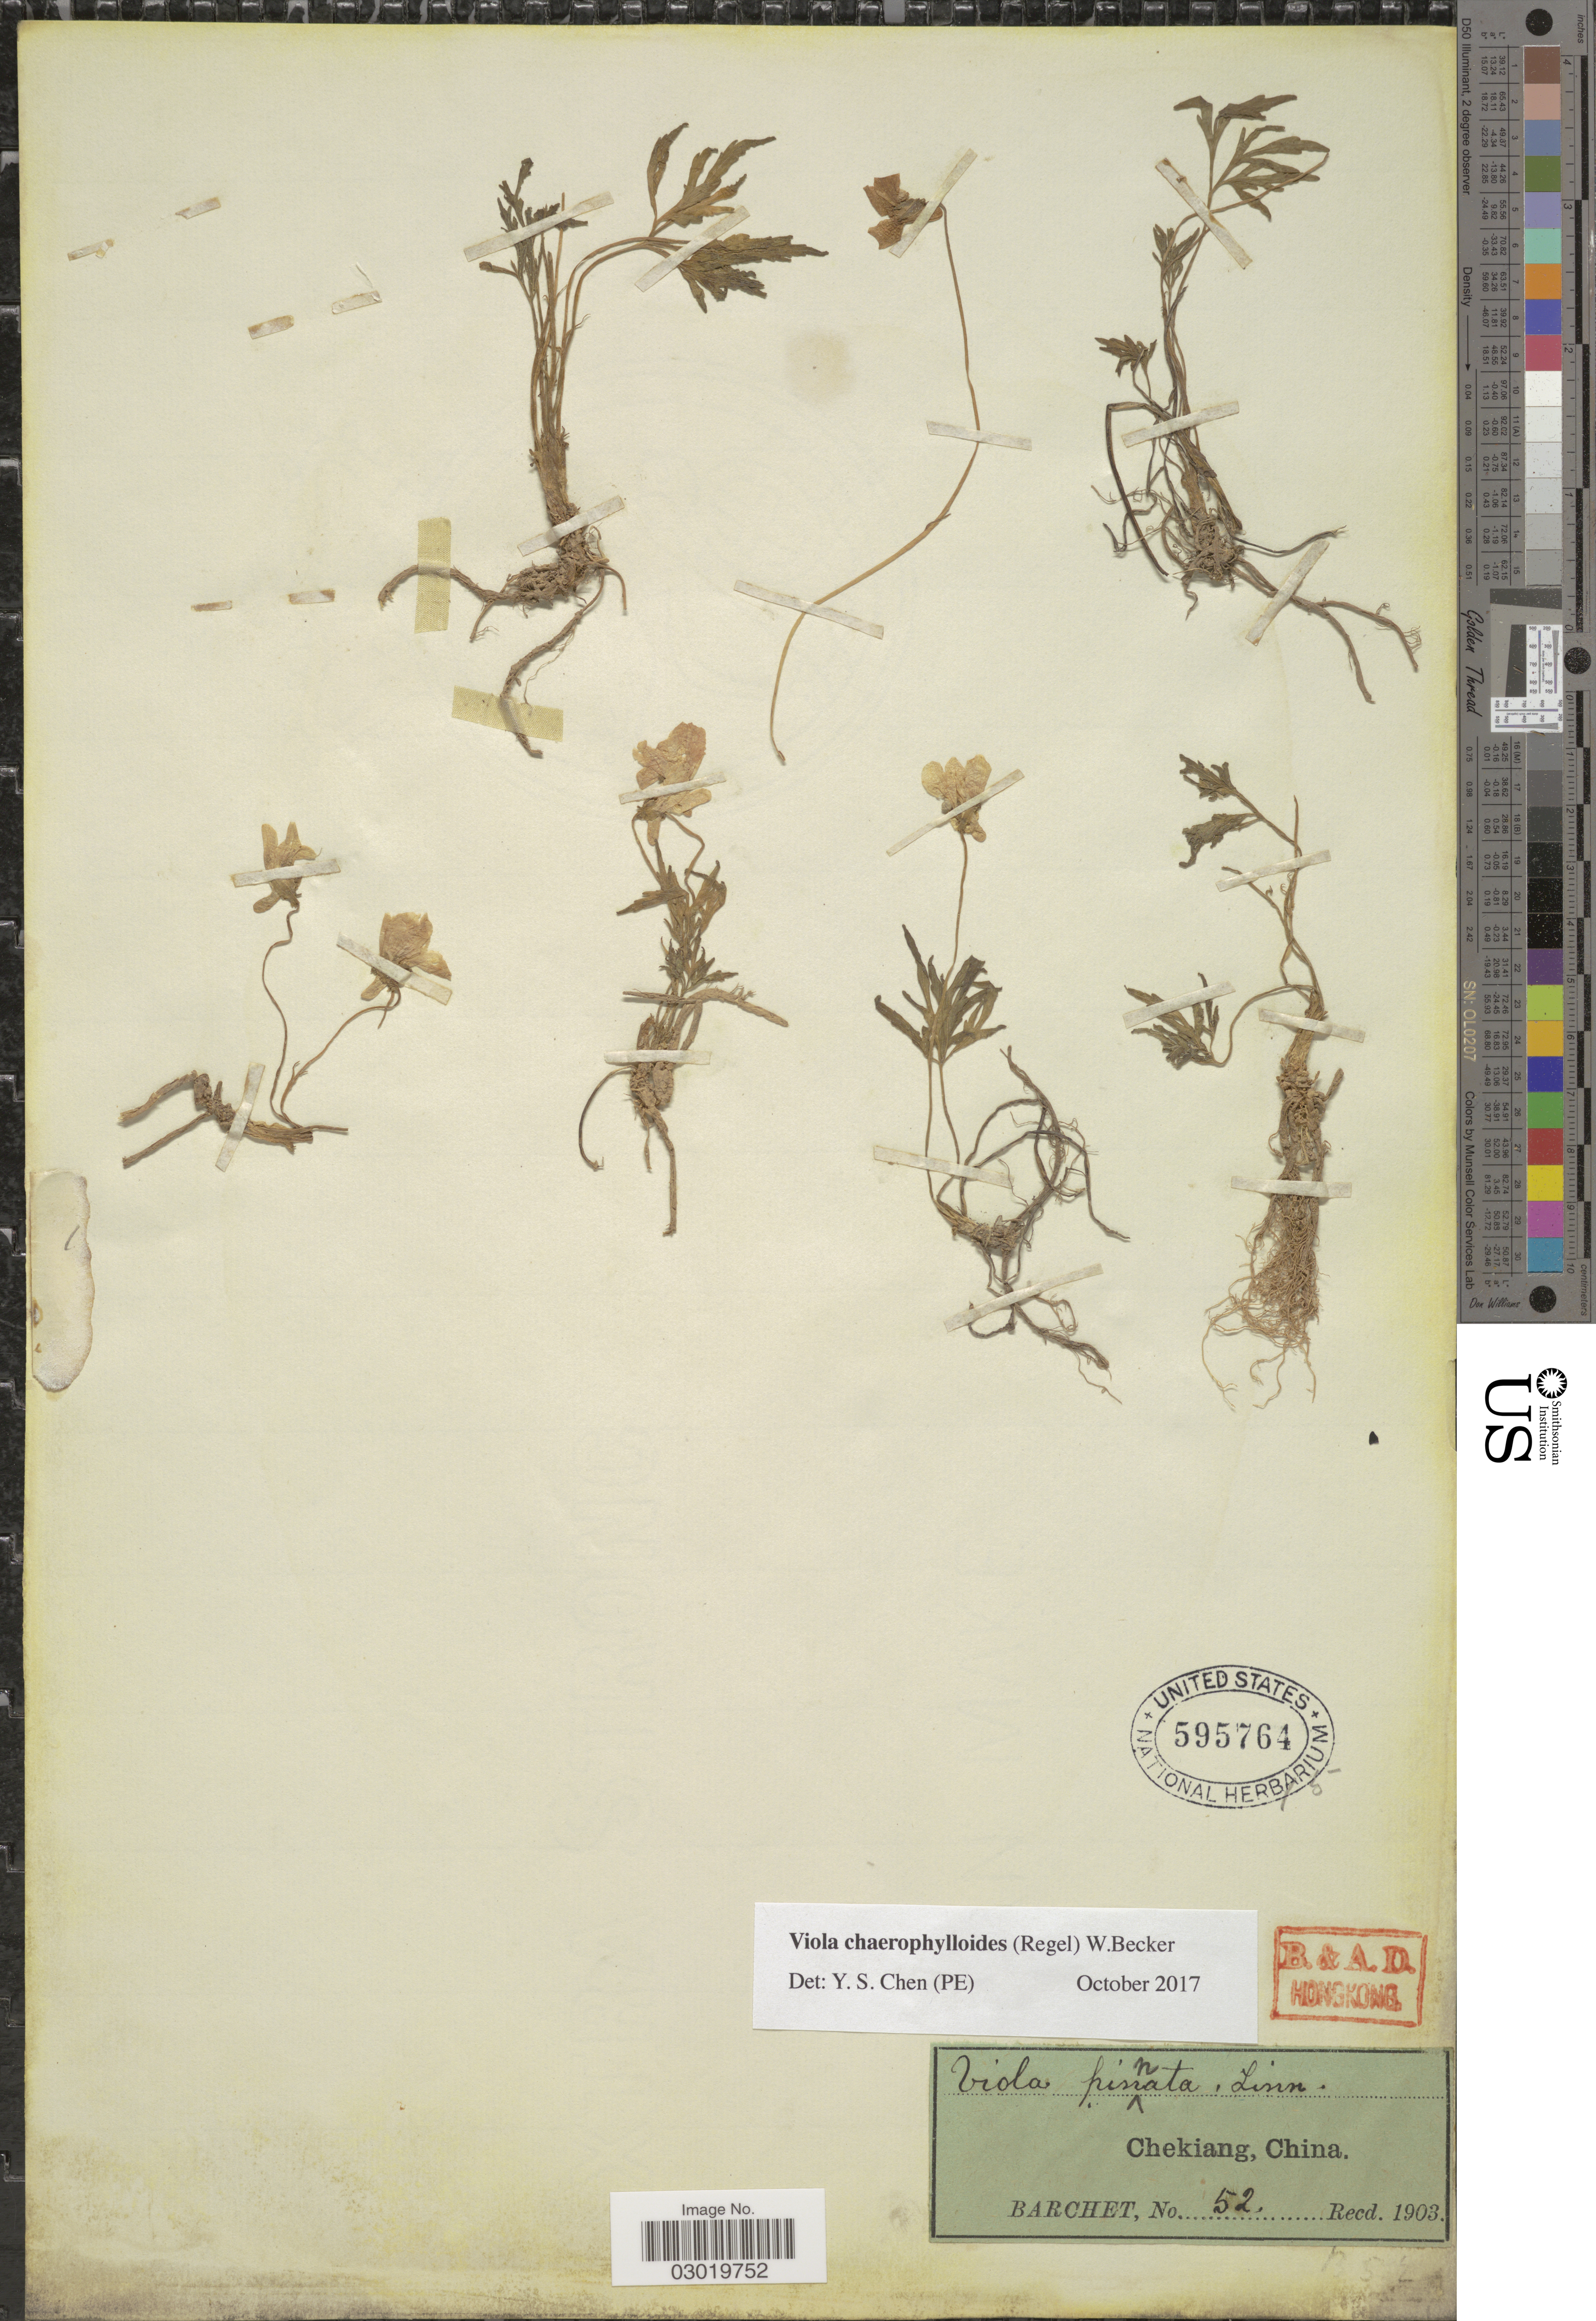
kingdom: Plantae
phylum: Tracheophyta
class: Magnoliopsida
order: Malpighiales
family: Violaceae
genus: Viola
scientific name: Viola chaerophylloides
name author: (Regel) W. Becker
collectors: Barchet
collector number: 52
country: China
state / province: Zhejiang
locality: Chekiang.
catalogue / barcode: US 595764